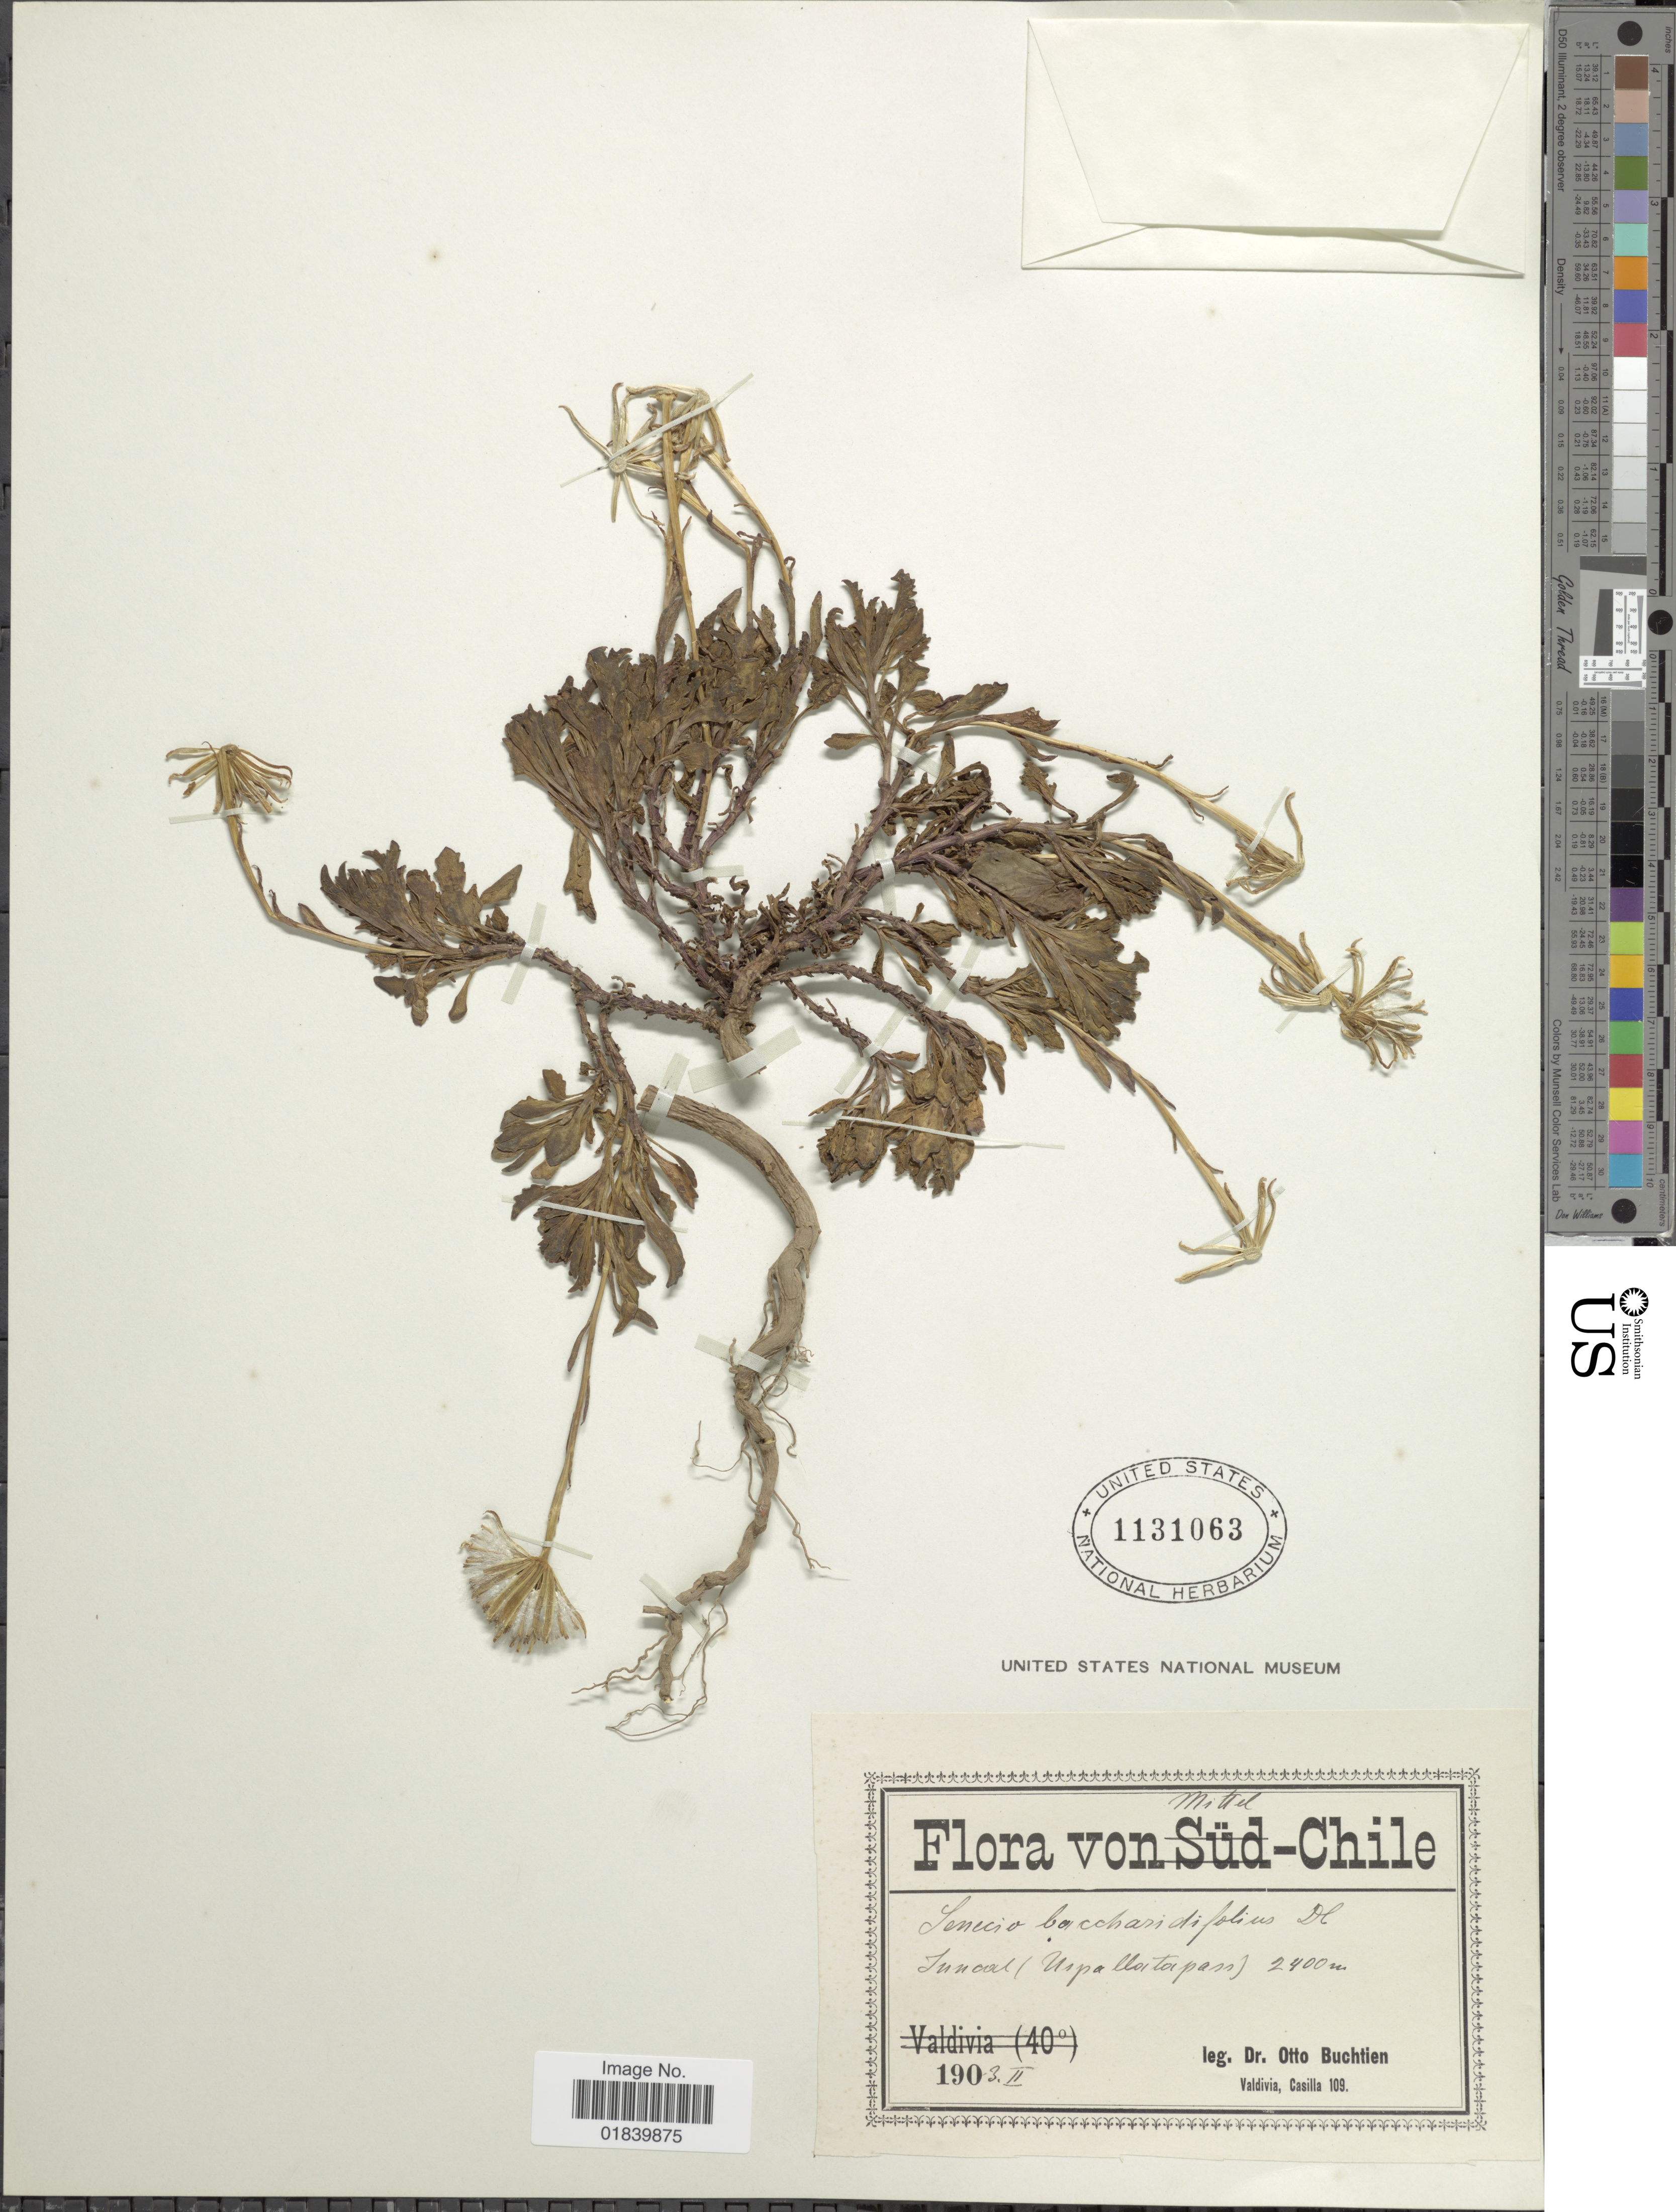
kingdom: Plantae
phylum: Tracheophyta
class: Magnoliopsida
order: Asterales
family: Asteraceae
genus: Senecio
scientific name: Senecio baccharidifolius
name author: DC.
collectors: O. Buchtien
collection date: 1903-02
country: Chile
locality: Juncal (Uspallata Pass).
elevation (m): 2400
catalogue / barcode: US 1131063